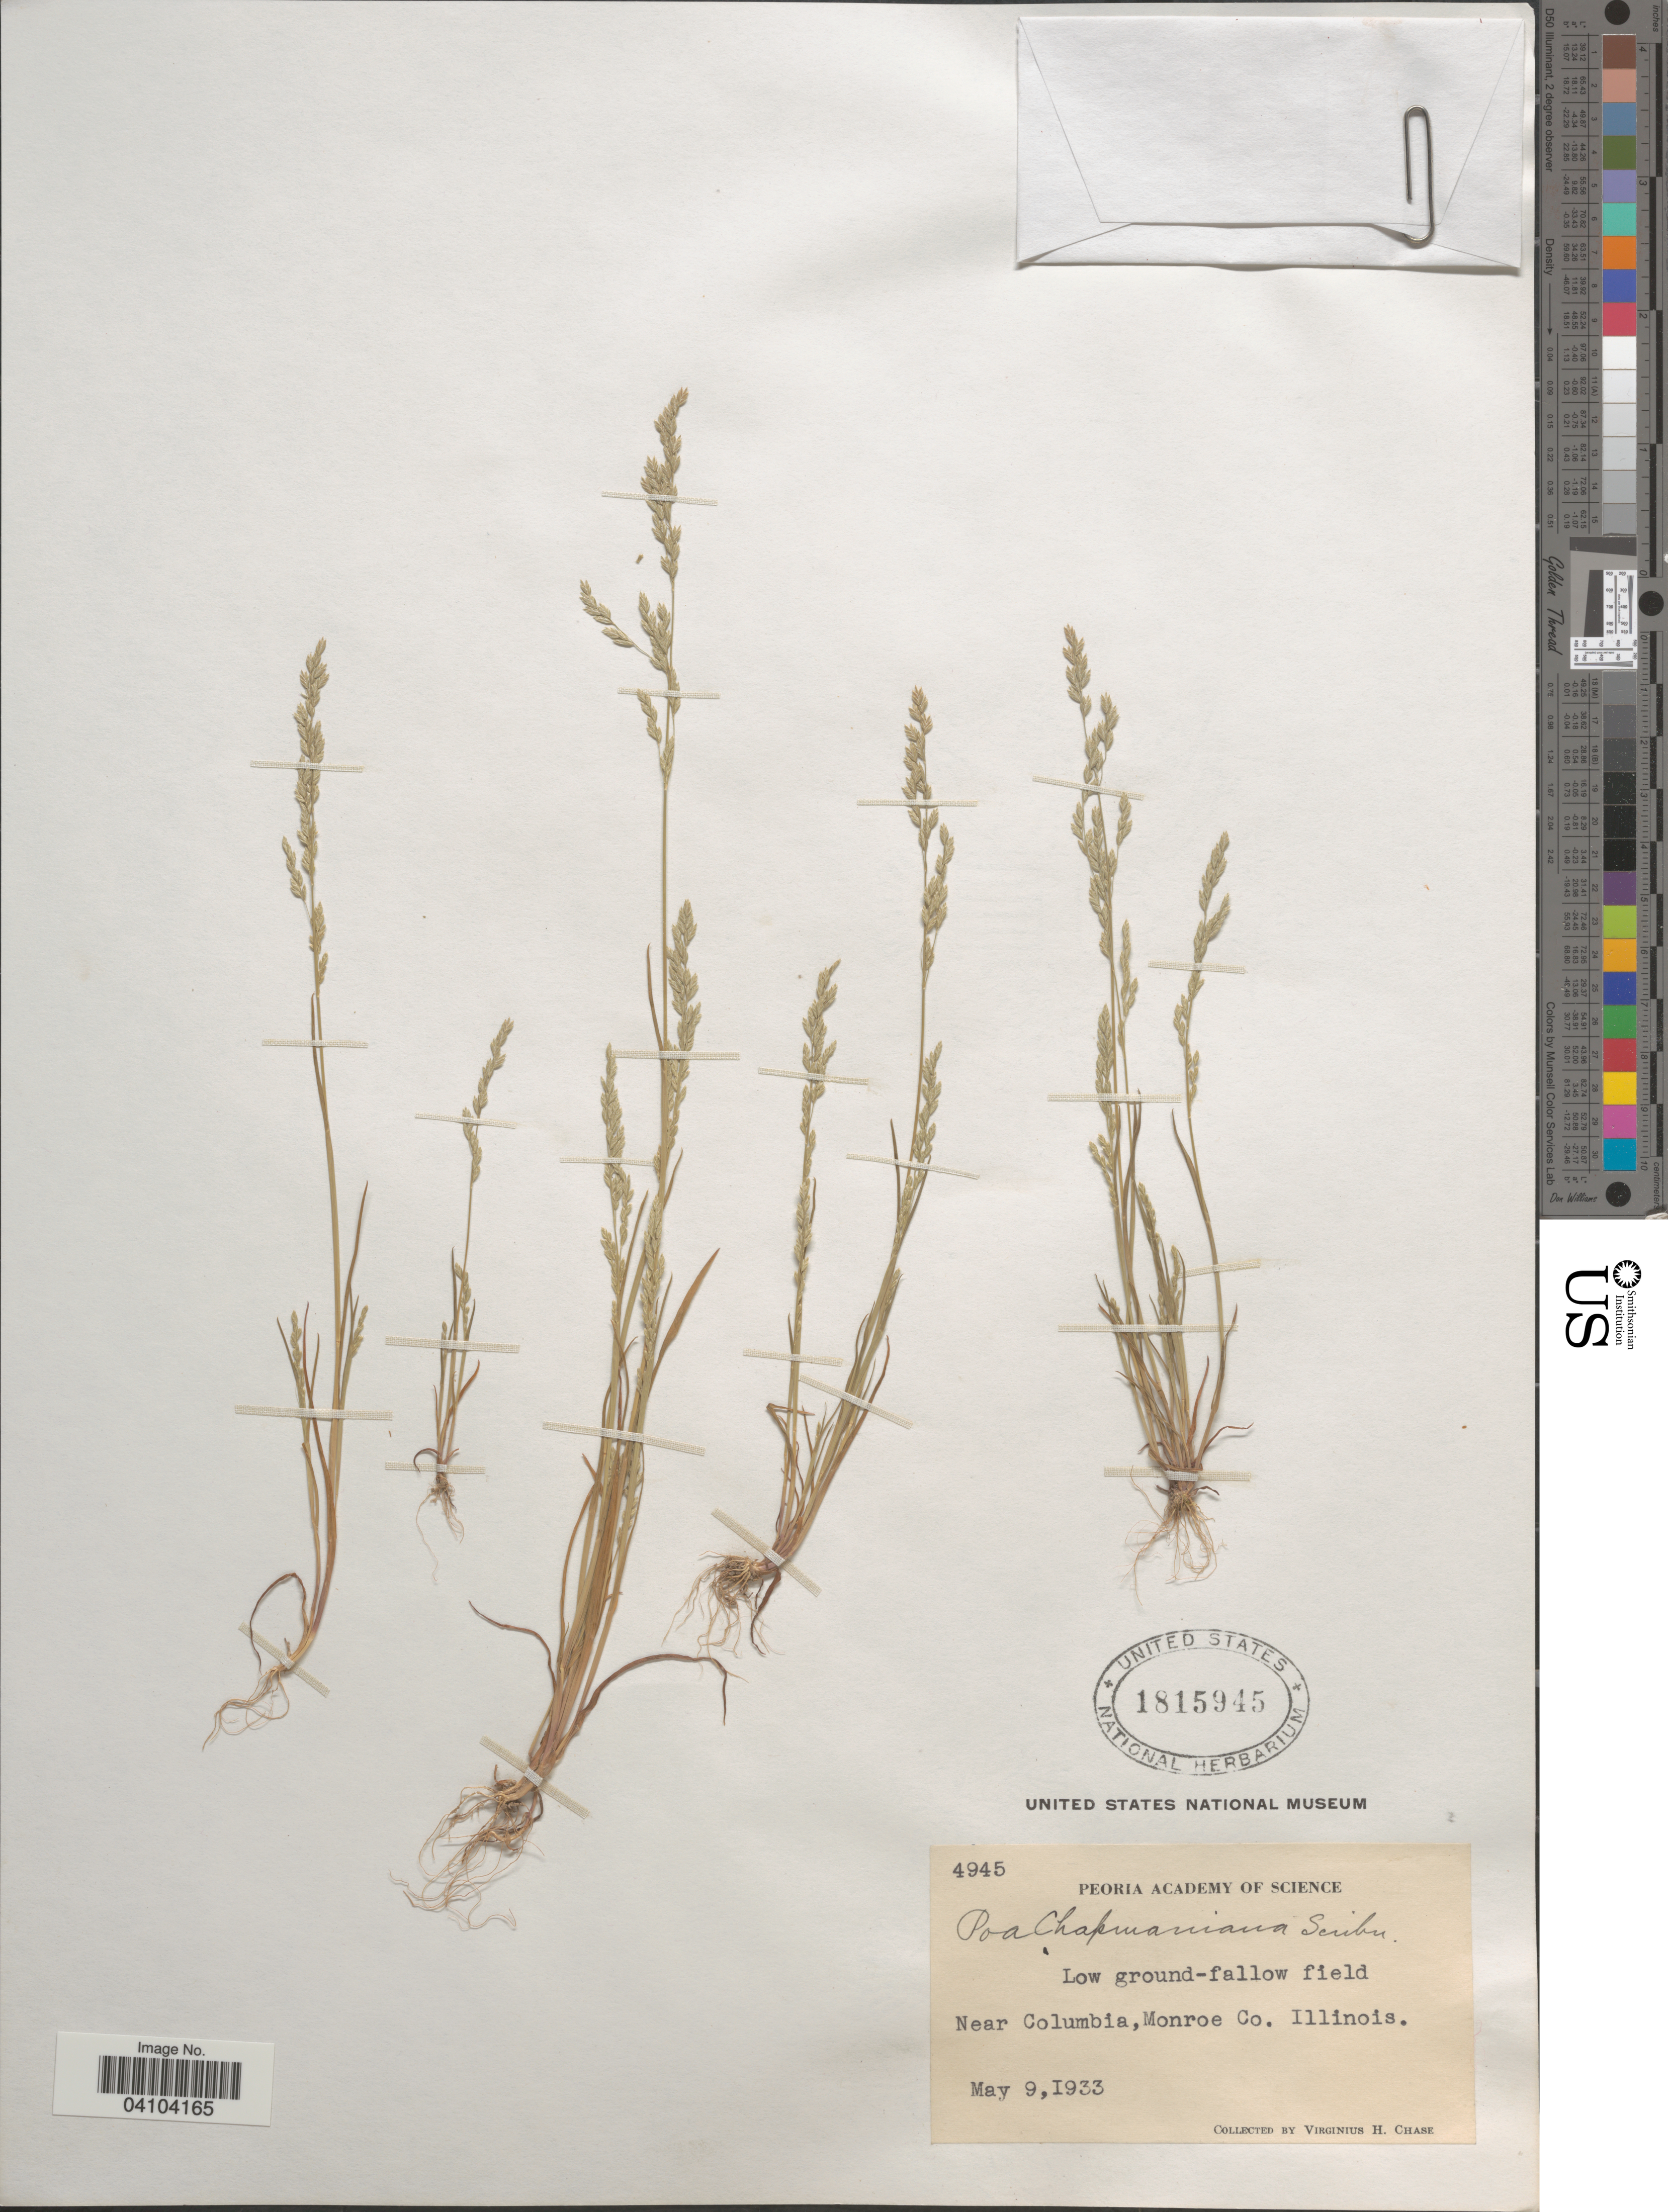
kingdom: Plantae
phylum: Tracheophyta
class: Liliopsida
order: Poales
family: Poaceae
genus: Poa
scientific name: Poa chapmaniana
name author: Scribn.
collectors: V. H. Chase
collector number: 4945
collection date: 1933-05-09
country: United States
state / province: Illinois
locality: Near Columbia, Monroe Co.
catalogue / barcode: US 1815945